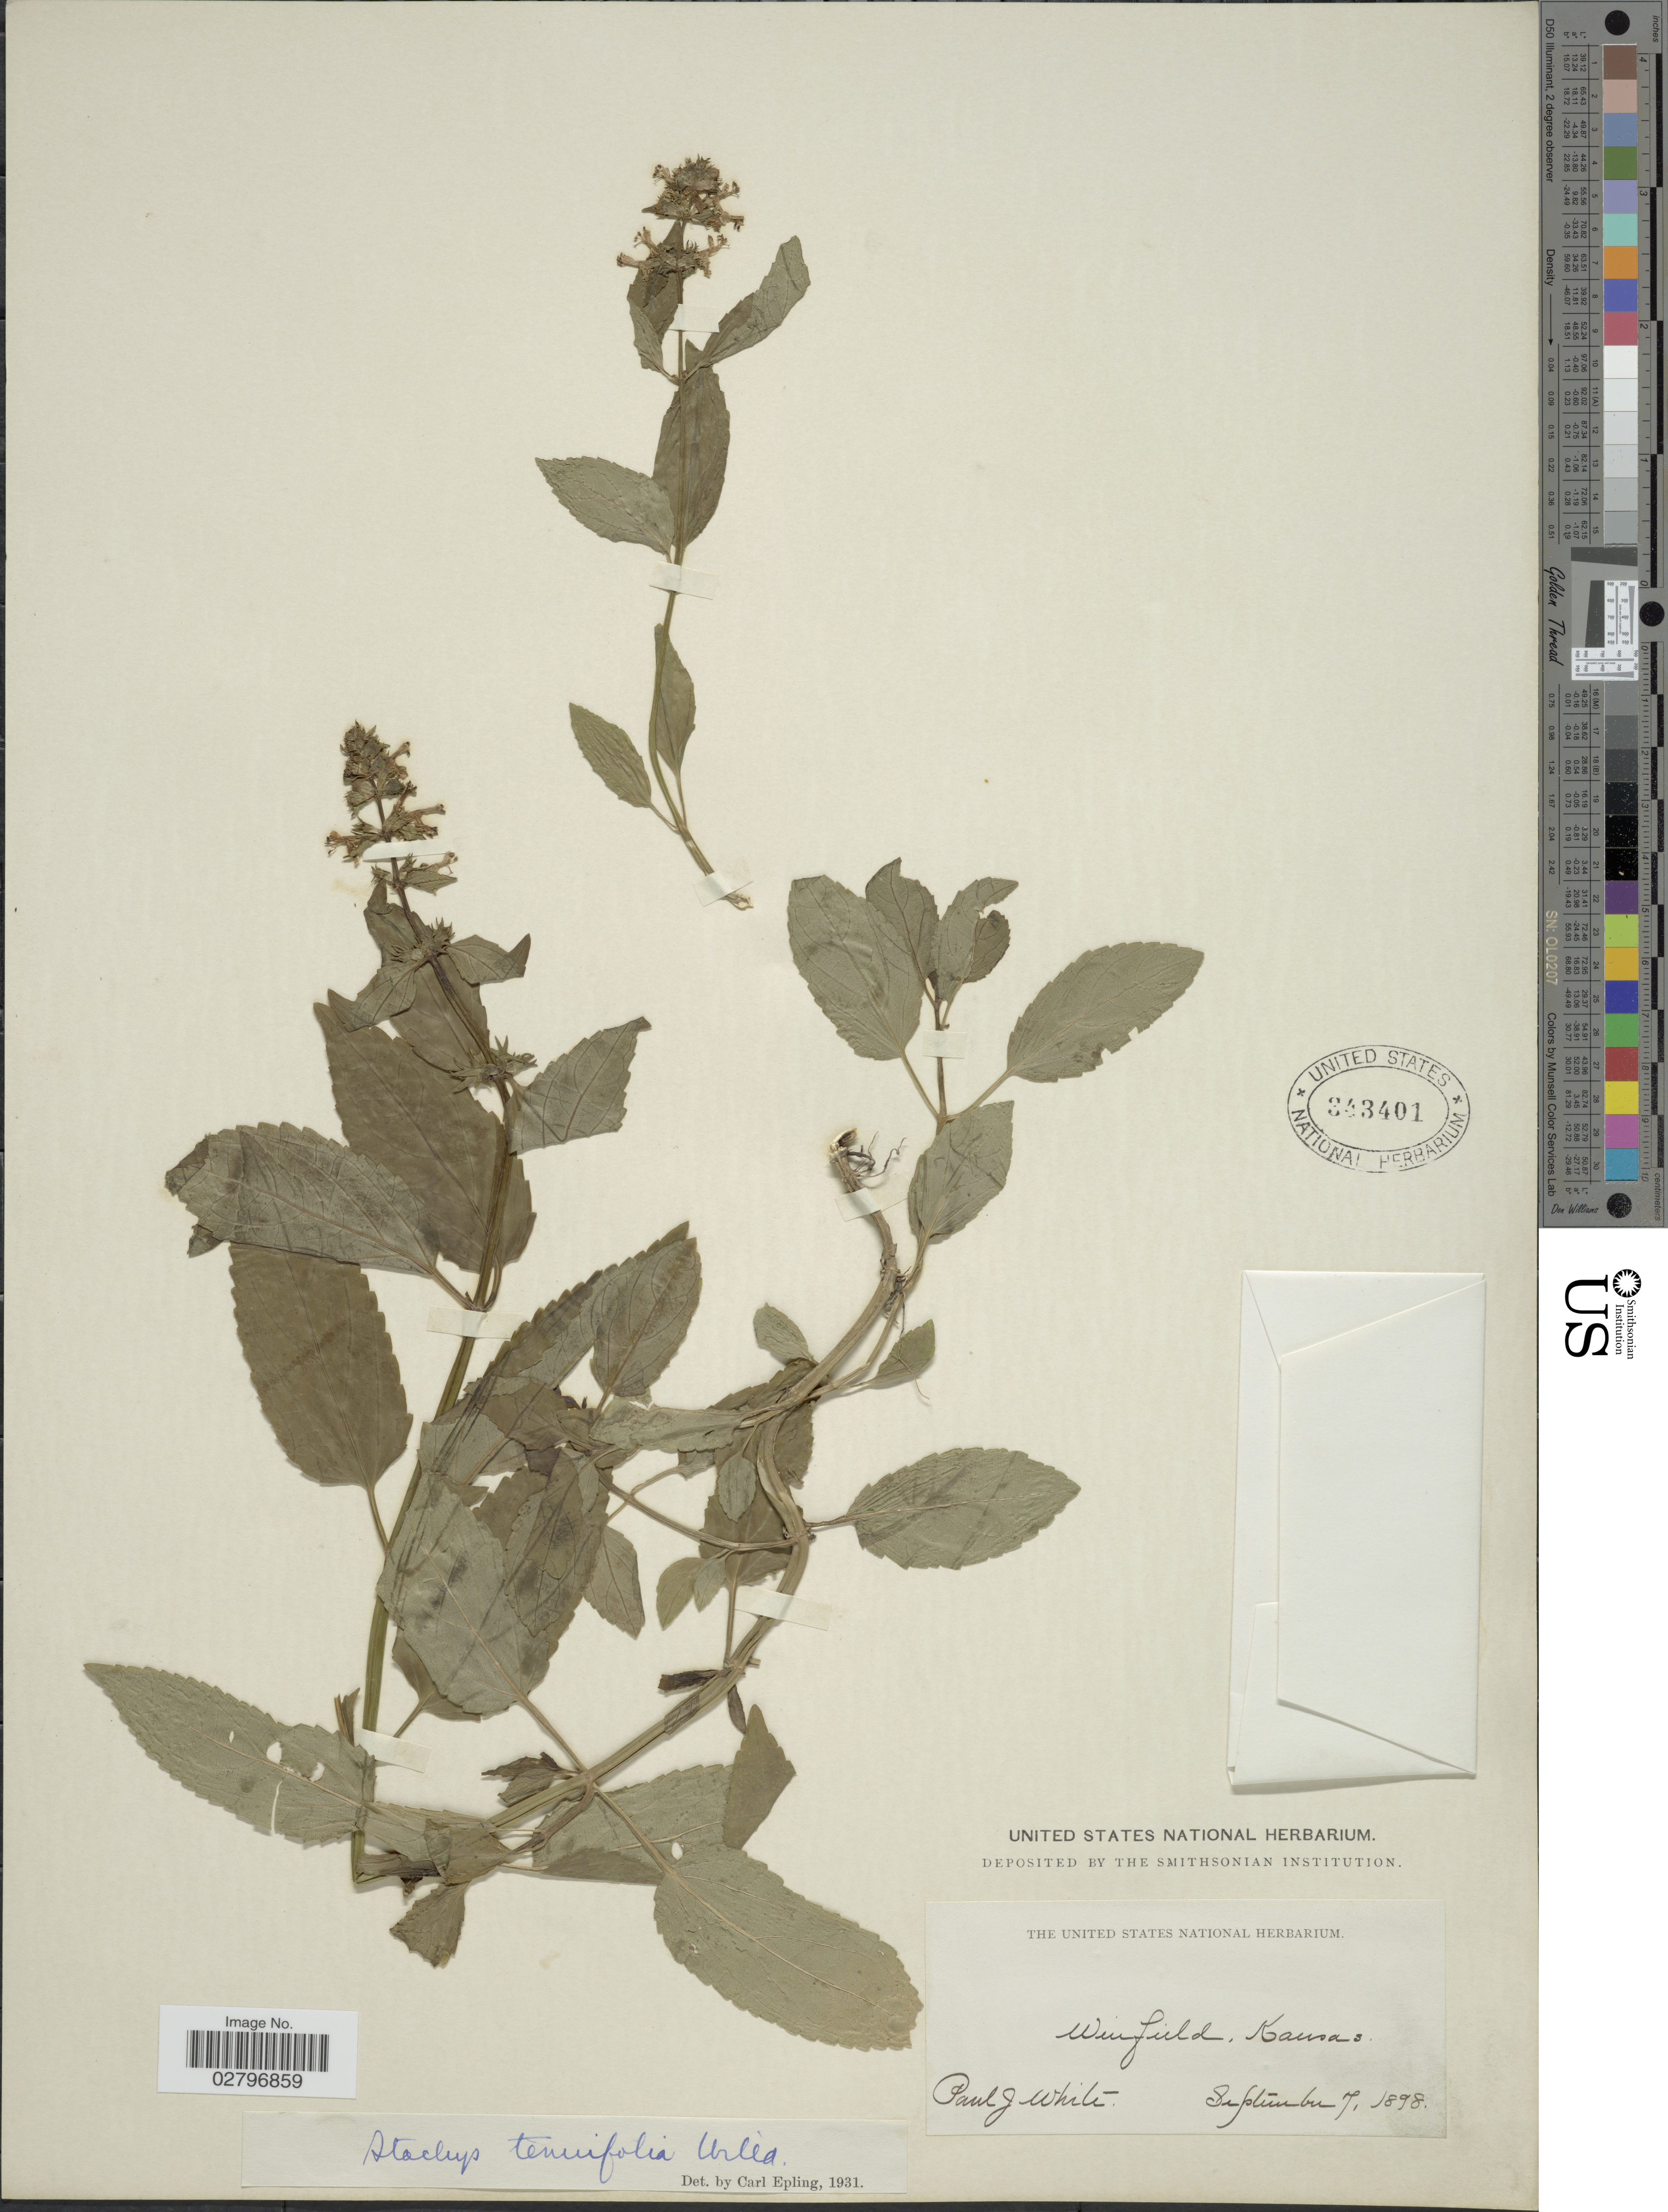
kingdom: Plantae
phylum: Tracheophyta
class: Magnoliopsida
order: Lamiales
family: Lamiaceae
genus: Stachys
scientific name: Stachys tenuifolia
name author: Willd.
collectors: P. J. White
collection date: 1898-09-07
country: United States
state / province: Kansas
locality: Winfield, Kansas.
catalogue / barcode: US 343401